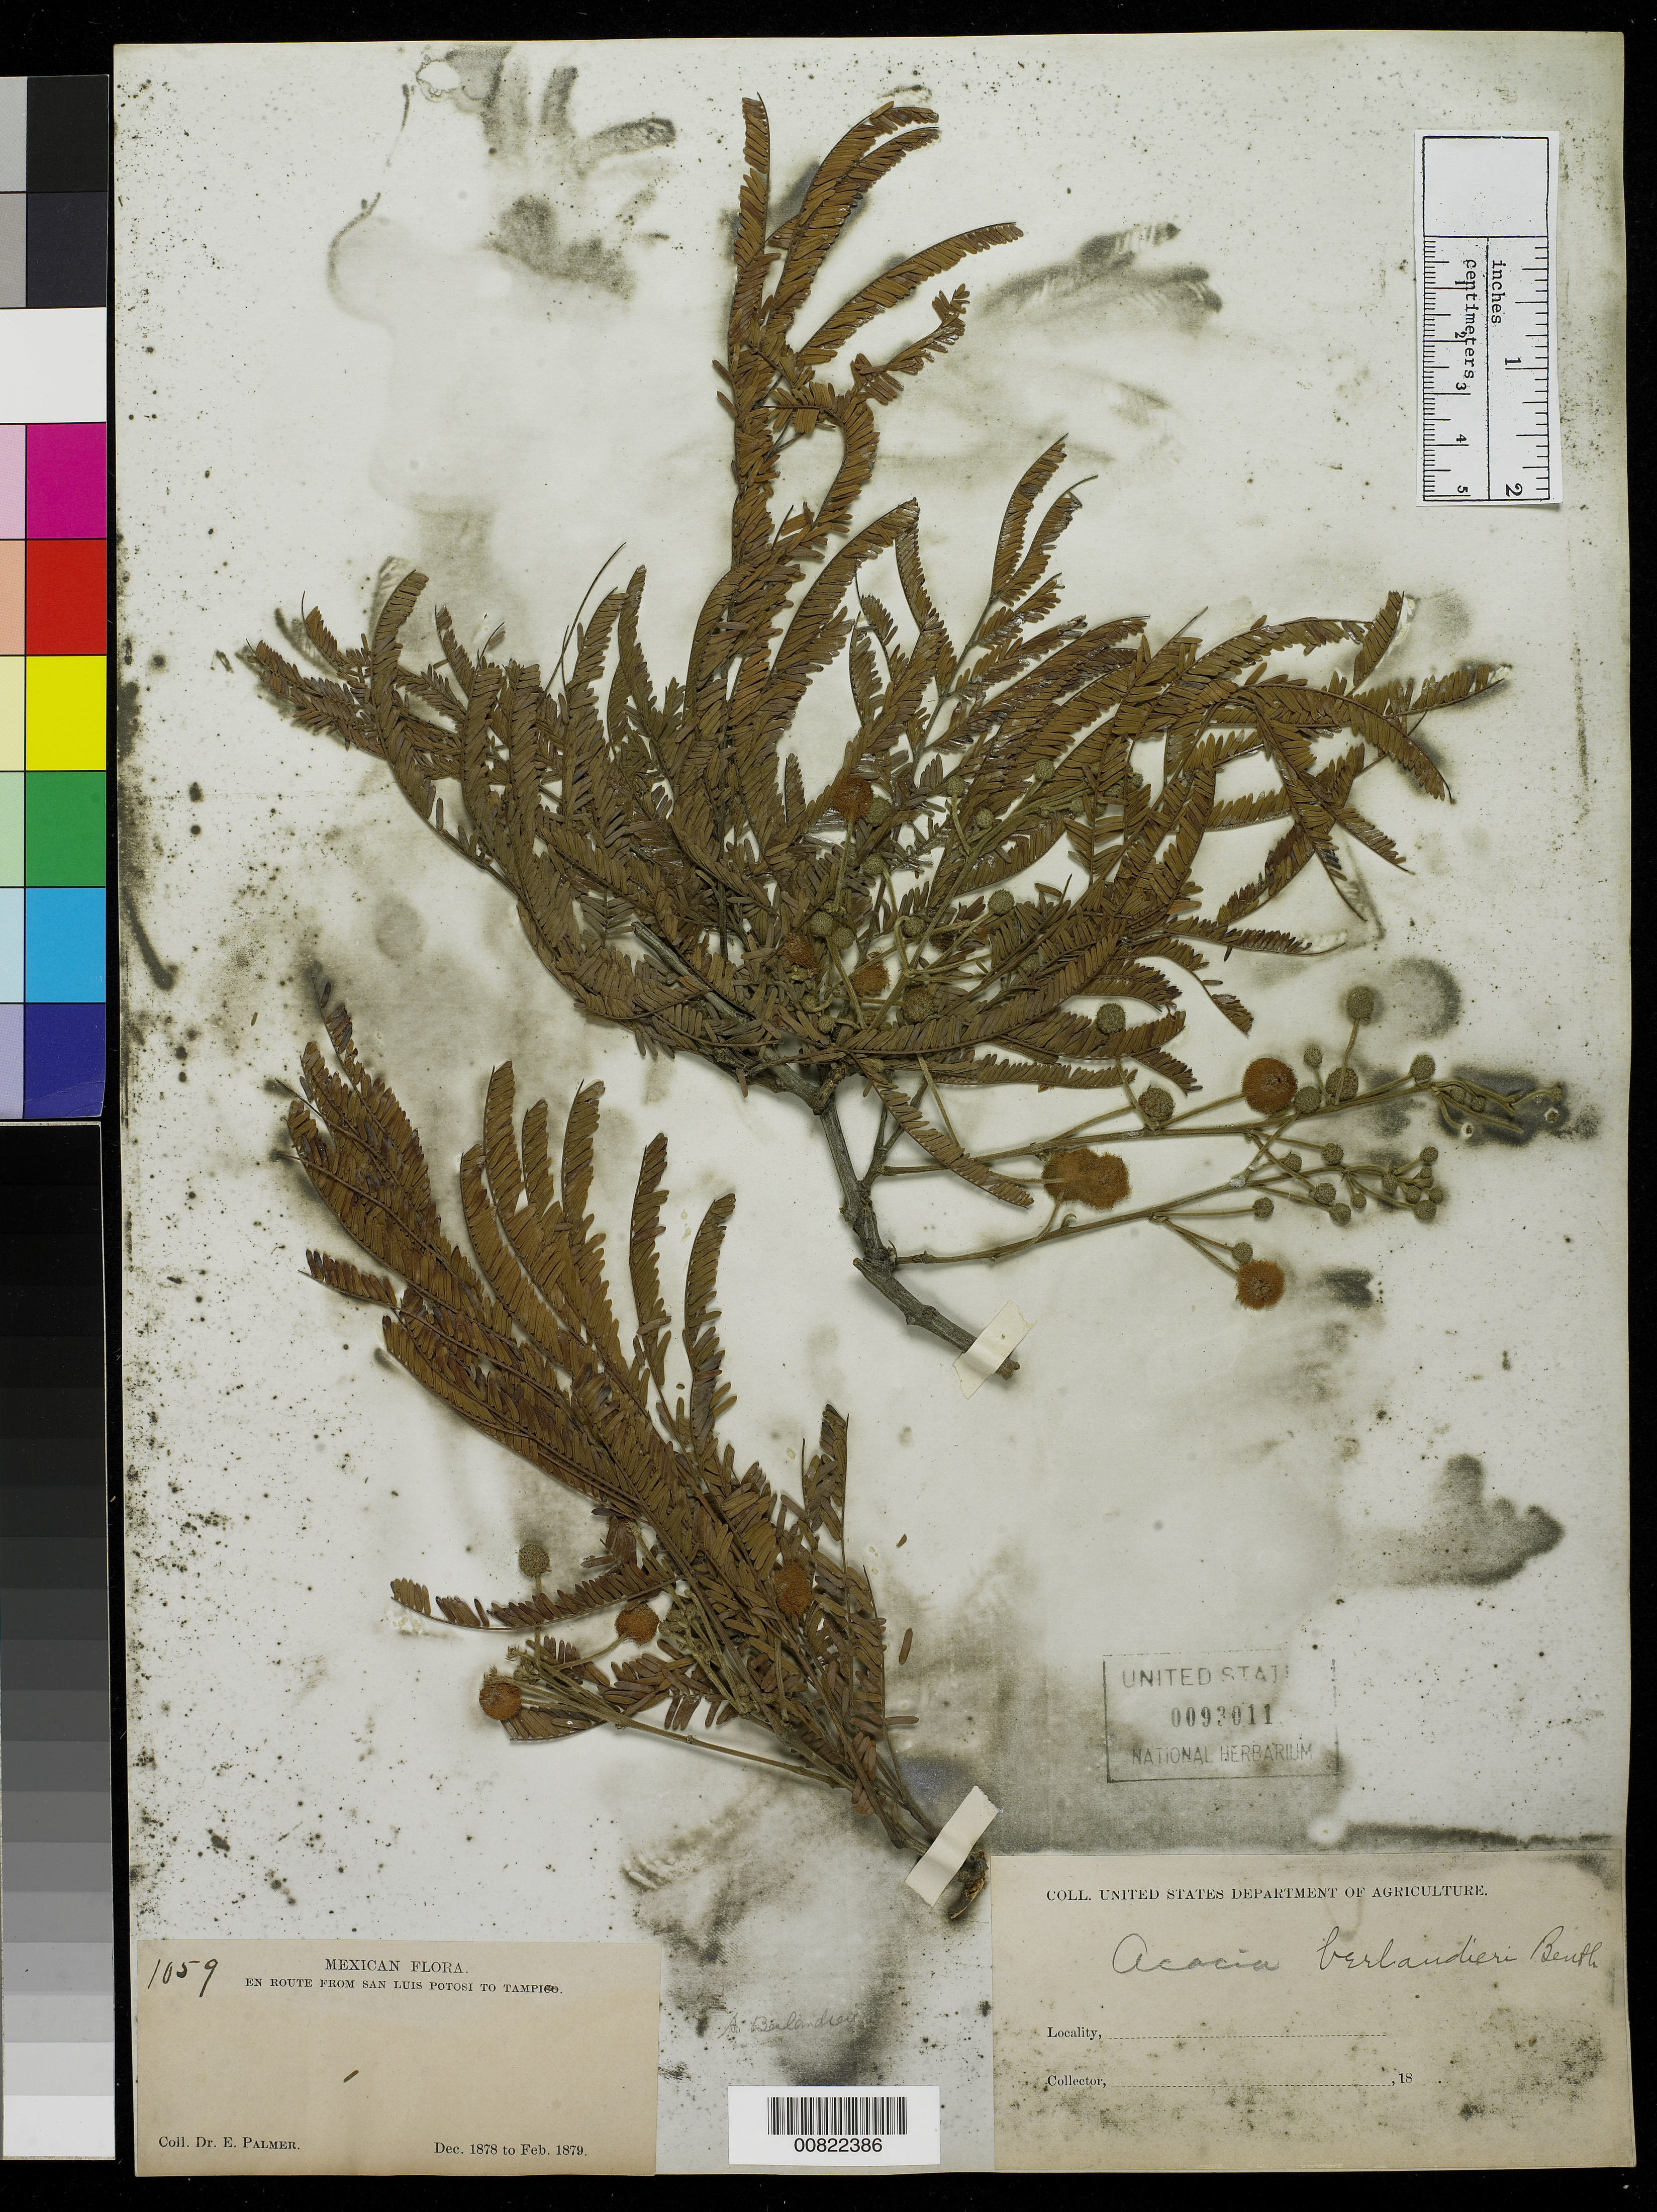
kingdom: Plantae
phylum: Tracheophyta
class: Magnoliopsida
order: Fabales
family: Fabaceae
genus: Senegalia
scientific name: Senegalia berlandieri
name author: (Benth.) Britton & Rose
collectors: E. Palmer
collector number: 1059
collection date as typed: Dec 1878 to -- Feb 1879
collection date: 1878-12/1879-02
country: Mexico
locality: En route from San Luis Potosí to Tampico, Tamaulipas.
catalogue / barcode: US 93011